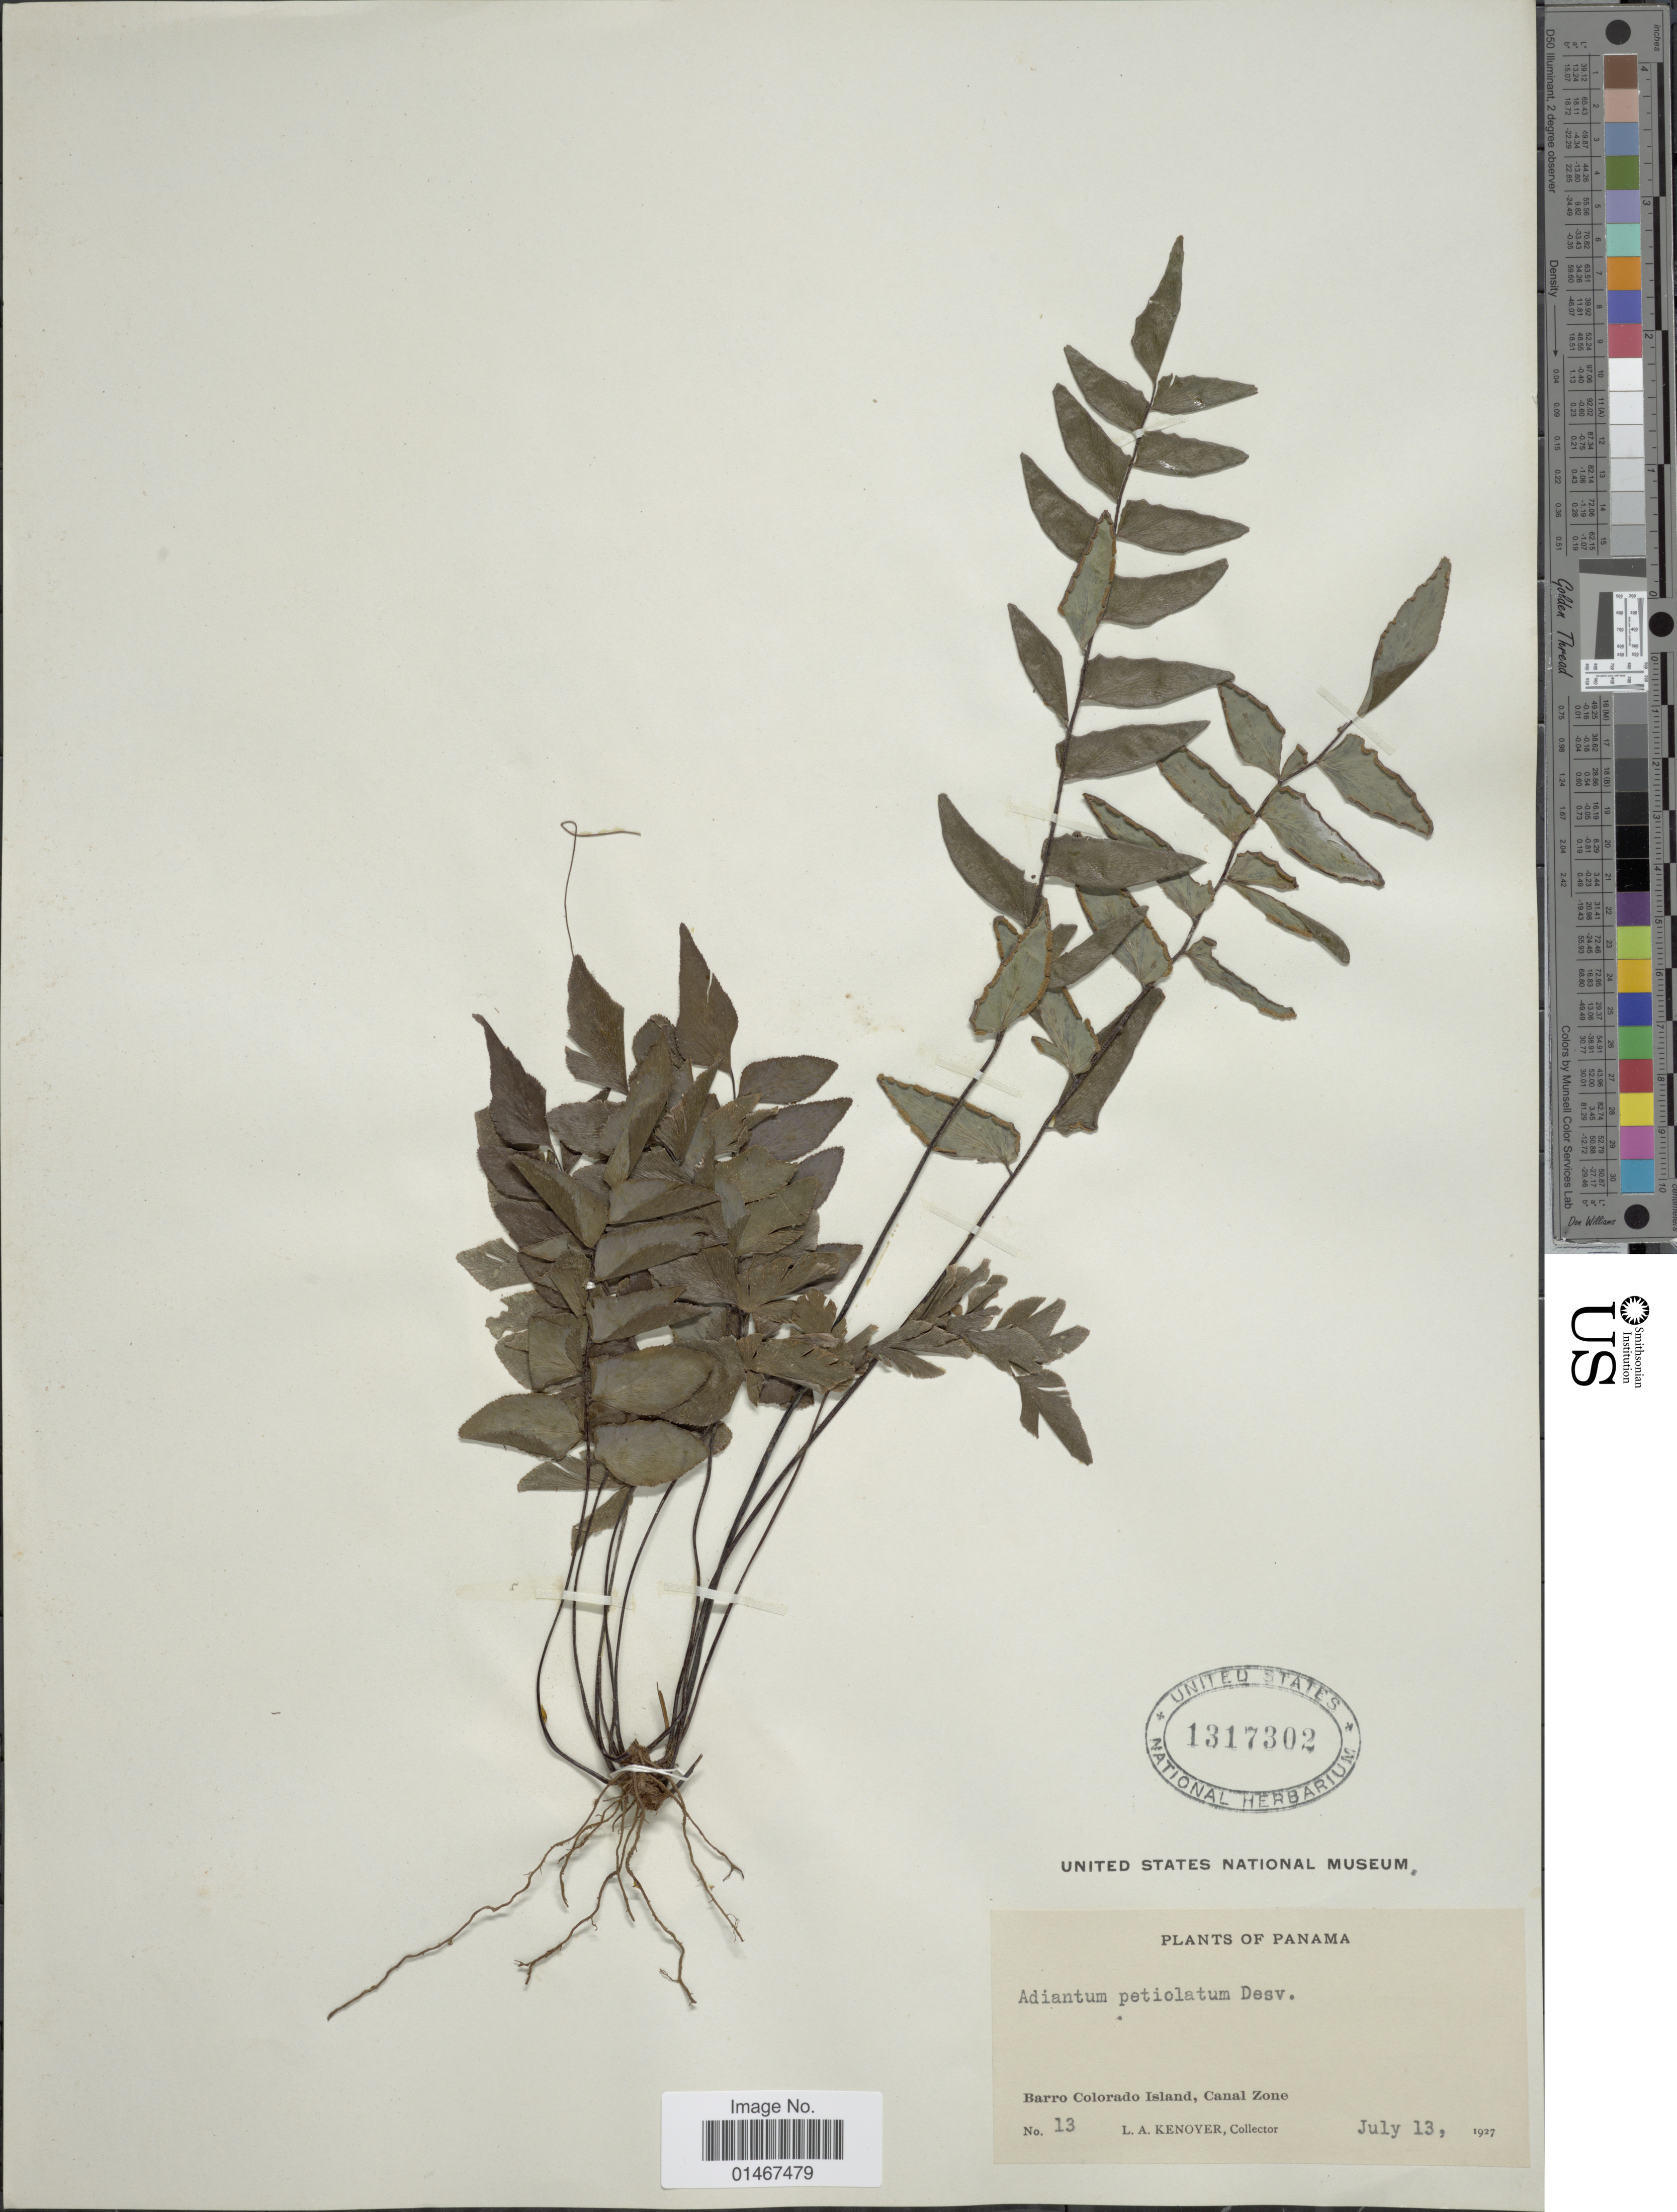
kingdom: Plantae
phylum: Tracheophyta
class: Polypodiopsida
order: Polypodiales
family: Pteridaceae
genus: Adiantum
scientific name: Adiantum petiolatum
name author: Desv.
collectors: L. A. Kenoyer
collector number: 13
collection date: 1927-07-13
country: Panama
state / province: Panamá Oeste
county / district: Canal Zone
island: Barro Colorado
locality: Barro Colorado Island, Canal Zone.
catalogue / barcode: US 1317302